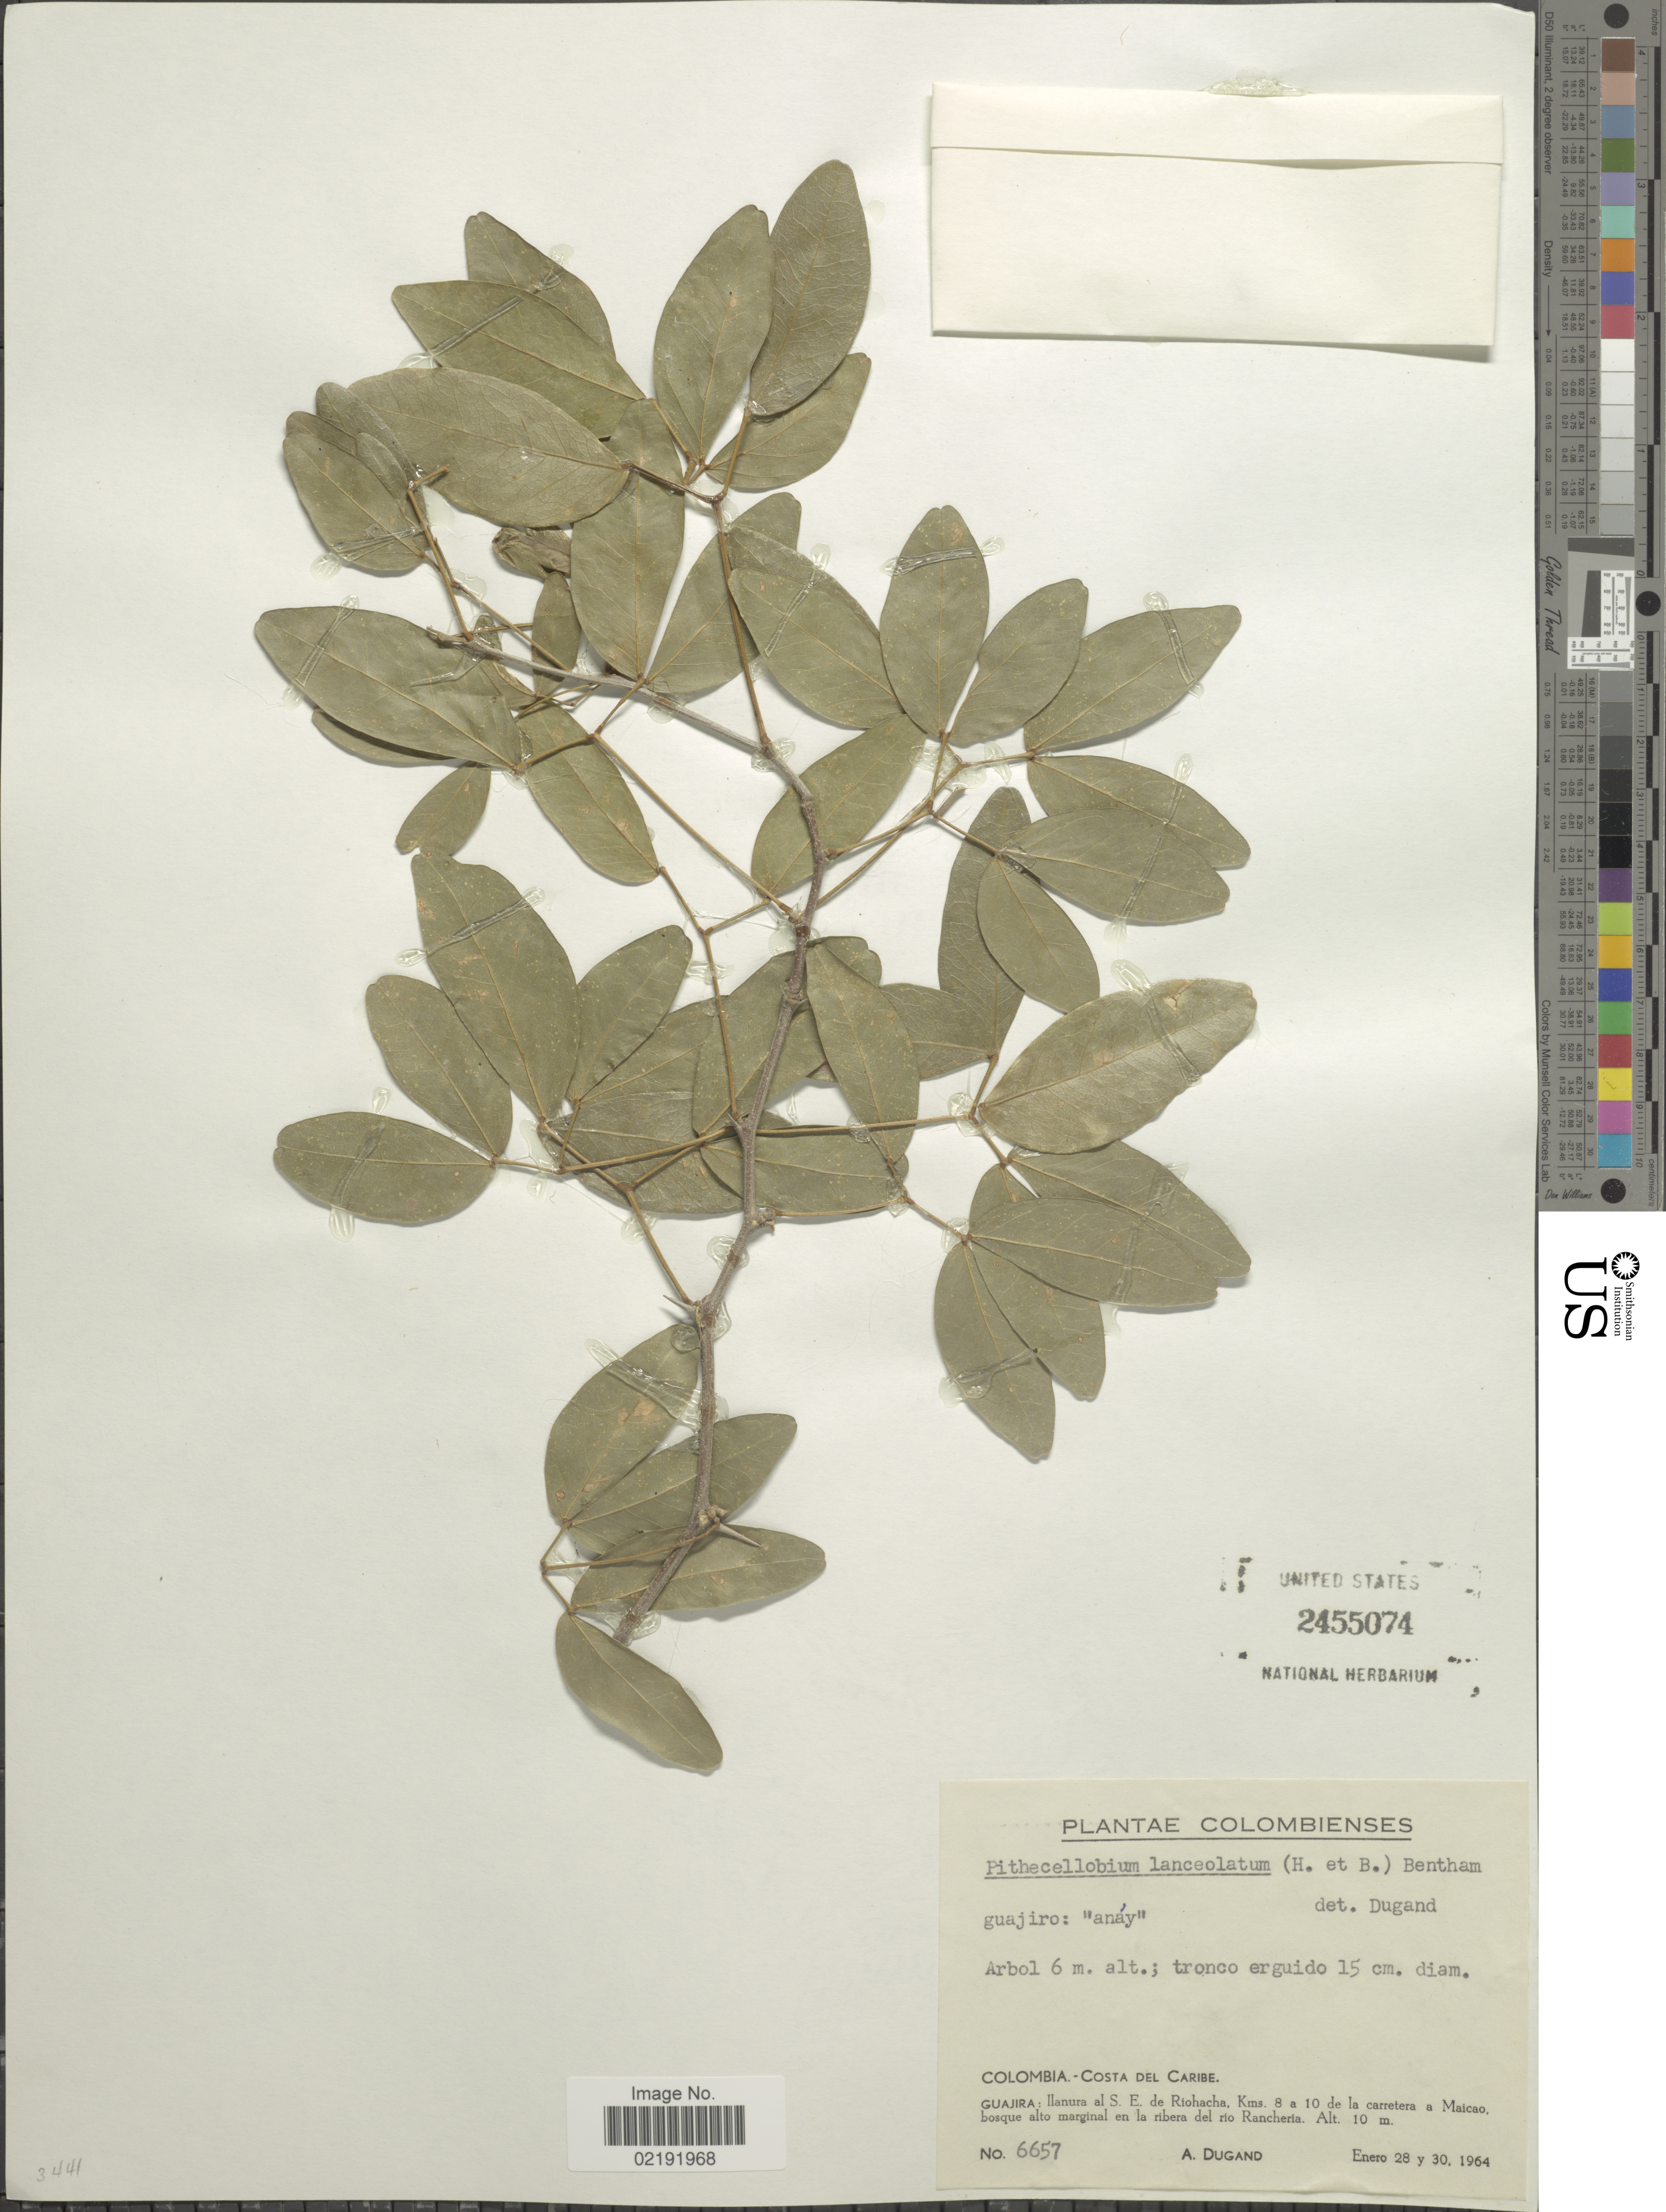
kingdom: Plantae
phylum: Tracheophyta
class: Magnoliopsida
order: Fabales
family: Fabaceae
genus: Pithecellobium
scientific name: Pithecellobium lanceolatum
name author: (Humb. & Bonpl. ex Willd.) Benth.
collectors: A. Dugand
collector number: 6657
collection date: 1964-01-28/1964-01-30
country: Colombia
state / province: La Guajira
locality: Colombia.- Costa del Caribe. Guajira: llanura al S.E. de Riohacha, Kms. 8 a 10 de la carretera a Maicao, bosque alto marginal en la ribera del rio Rancheria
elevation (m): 10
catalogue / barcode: US 2455074